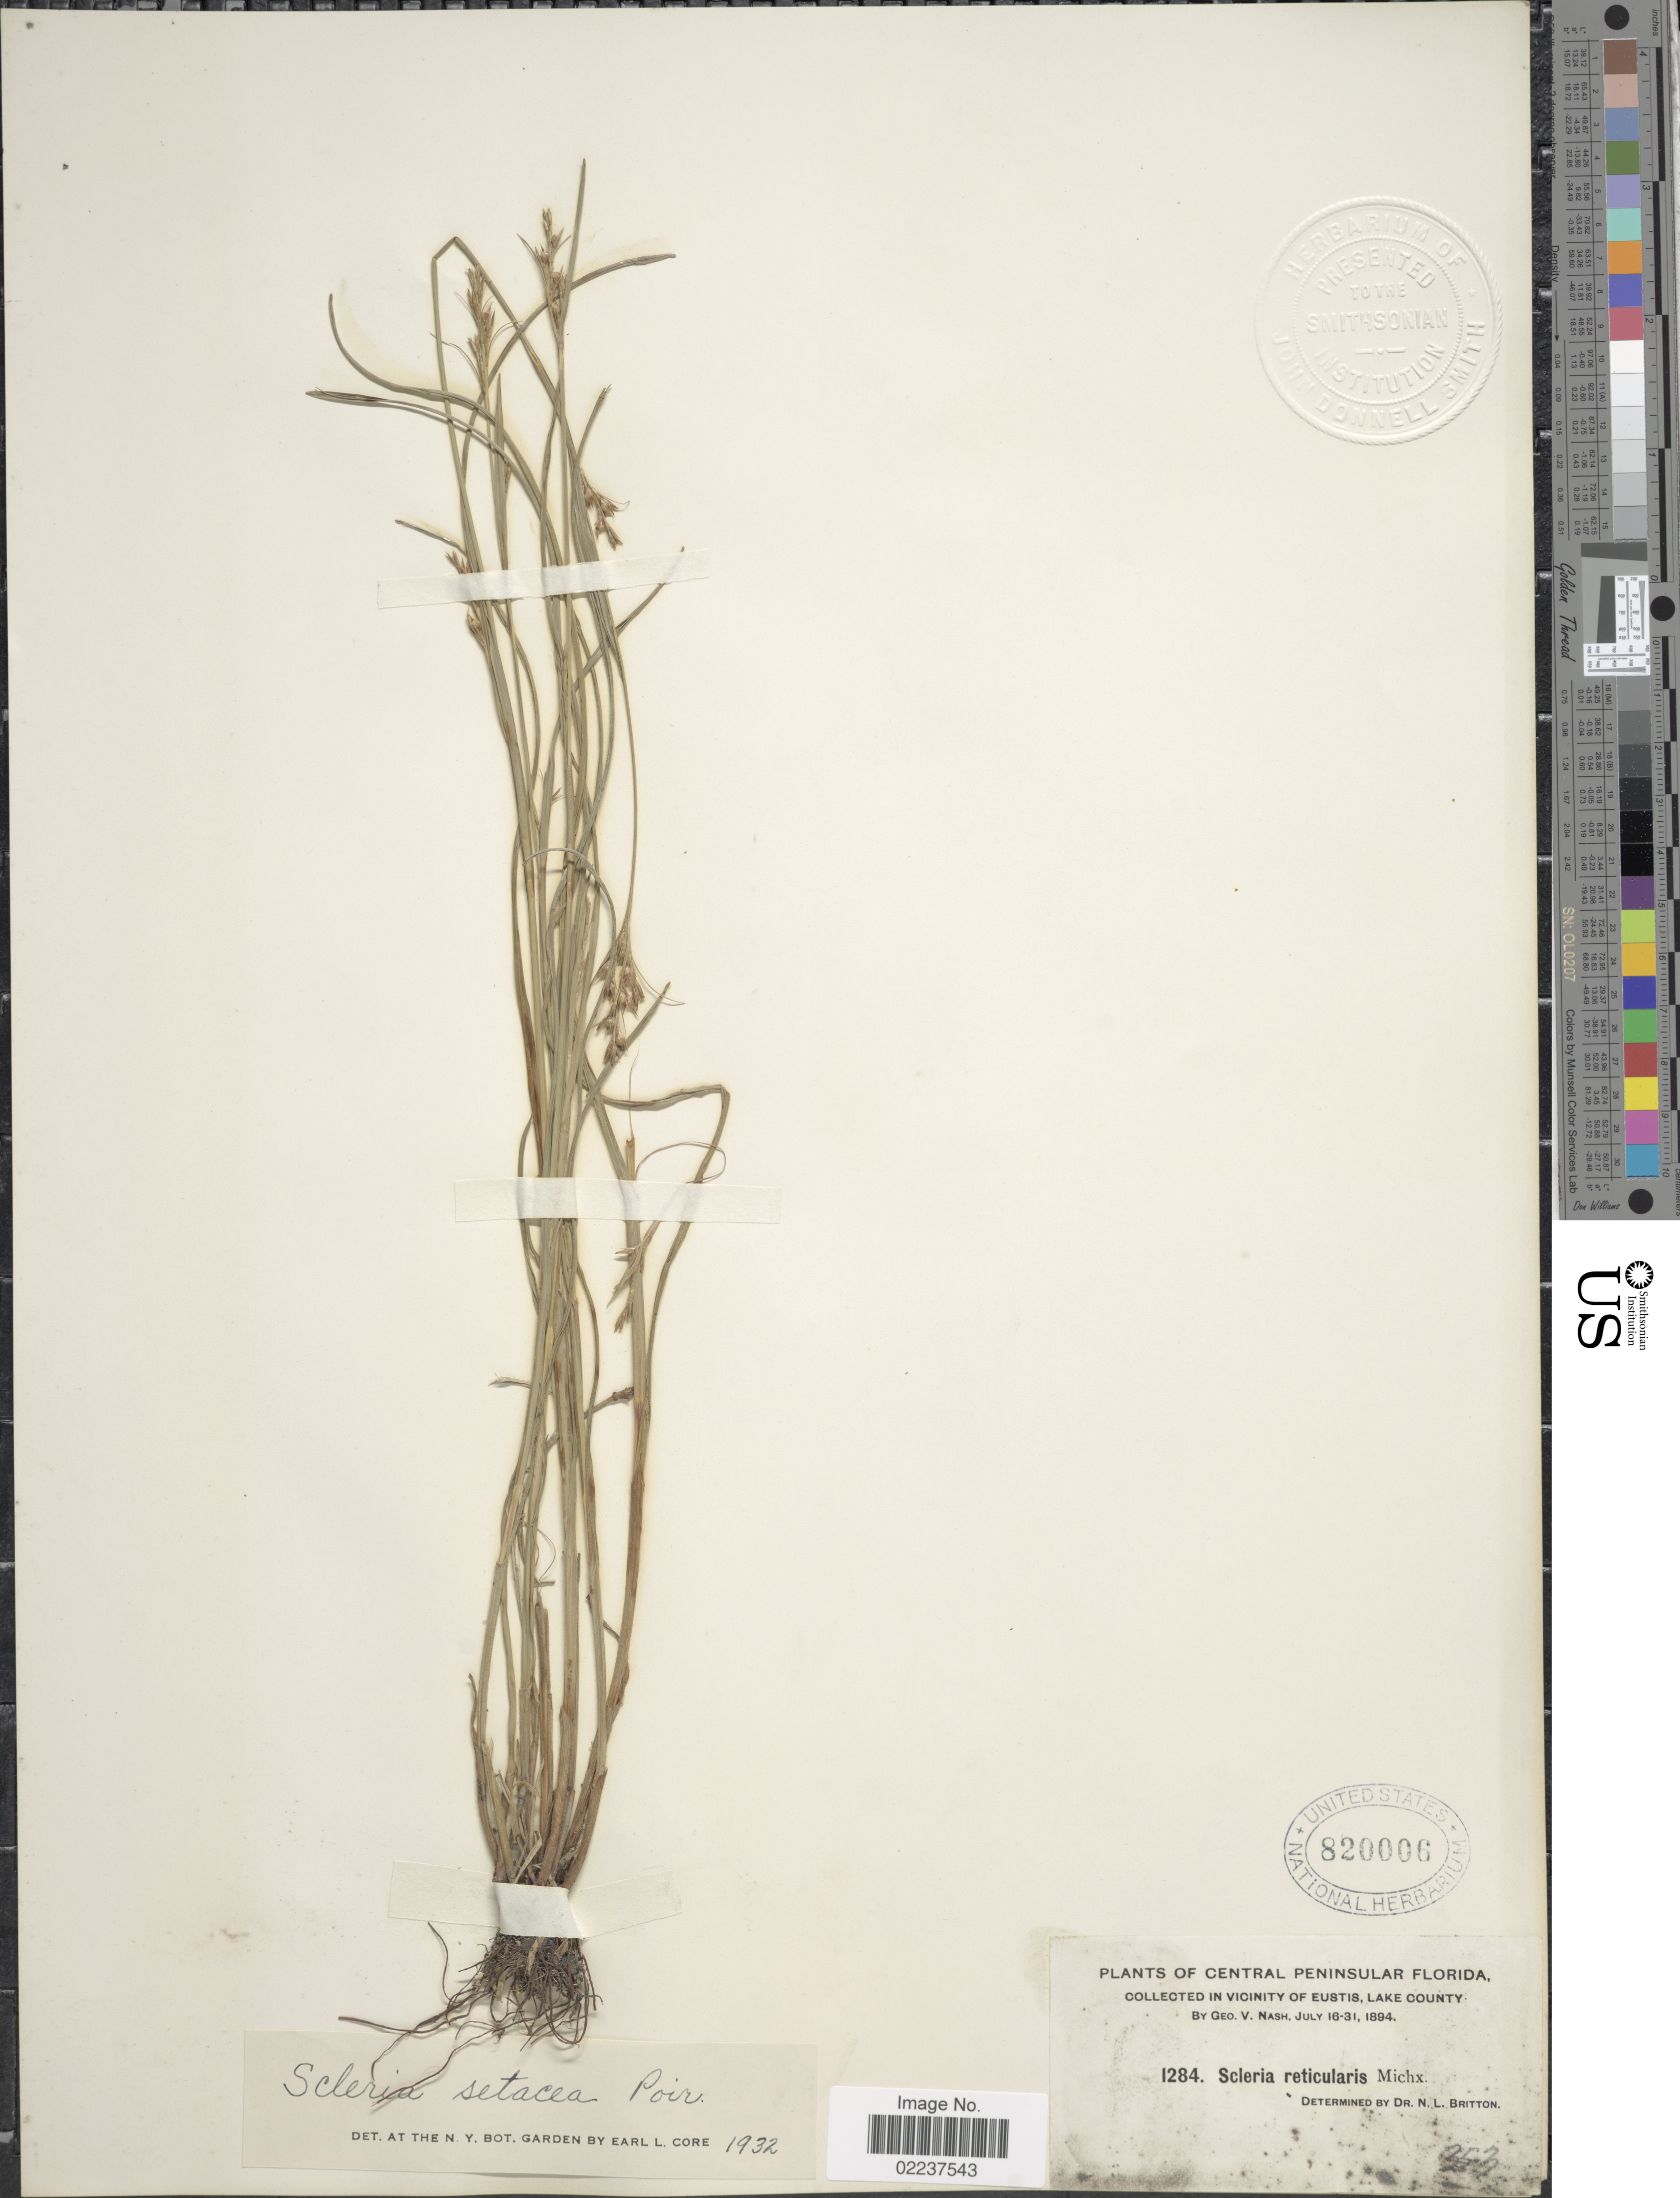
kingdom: Plantae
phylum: Tracheophyta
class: Liliopsida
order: Poales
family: Cyperaceae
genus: Scleria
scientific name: Scleria muehlenbergii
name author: Steud.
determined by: Strong, Mark T., (BOT), Smithsonian Institution - National Museum of Natural History (UNITED STATES)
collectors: G. V. Nash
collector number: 1284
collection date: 1894-07-16/1894-07-31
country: United States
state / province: Florida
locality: Central Peninsular Florida, Vicinity of Eustis, Lake County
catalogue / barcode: US 820006